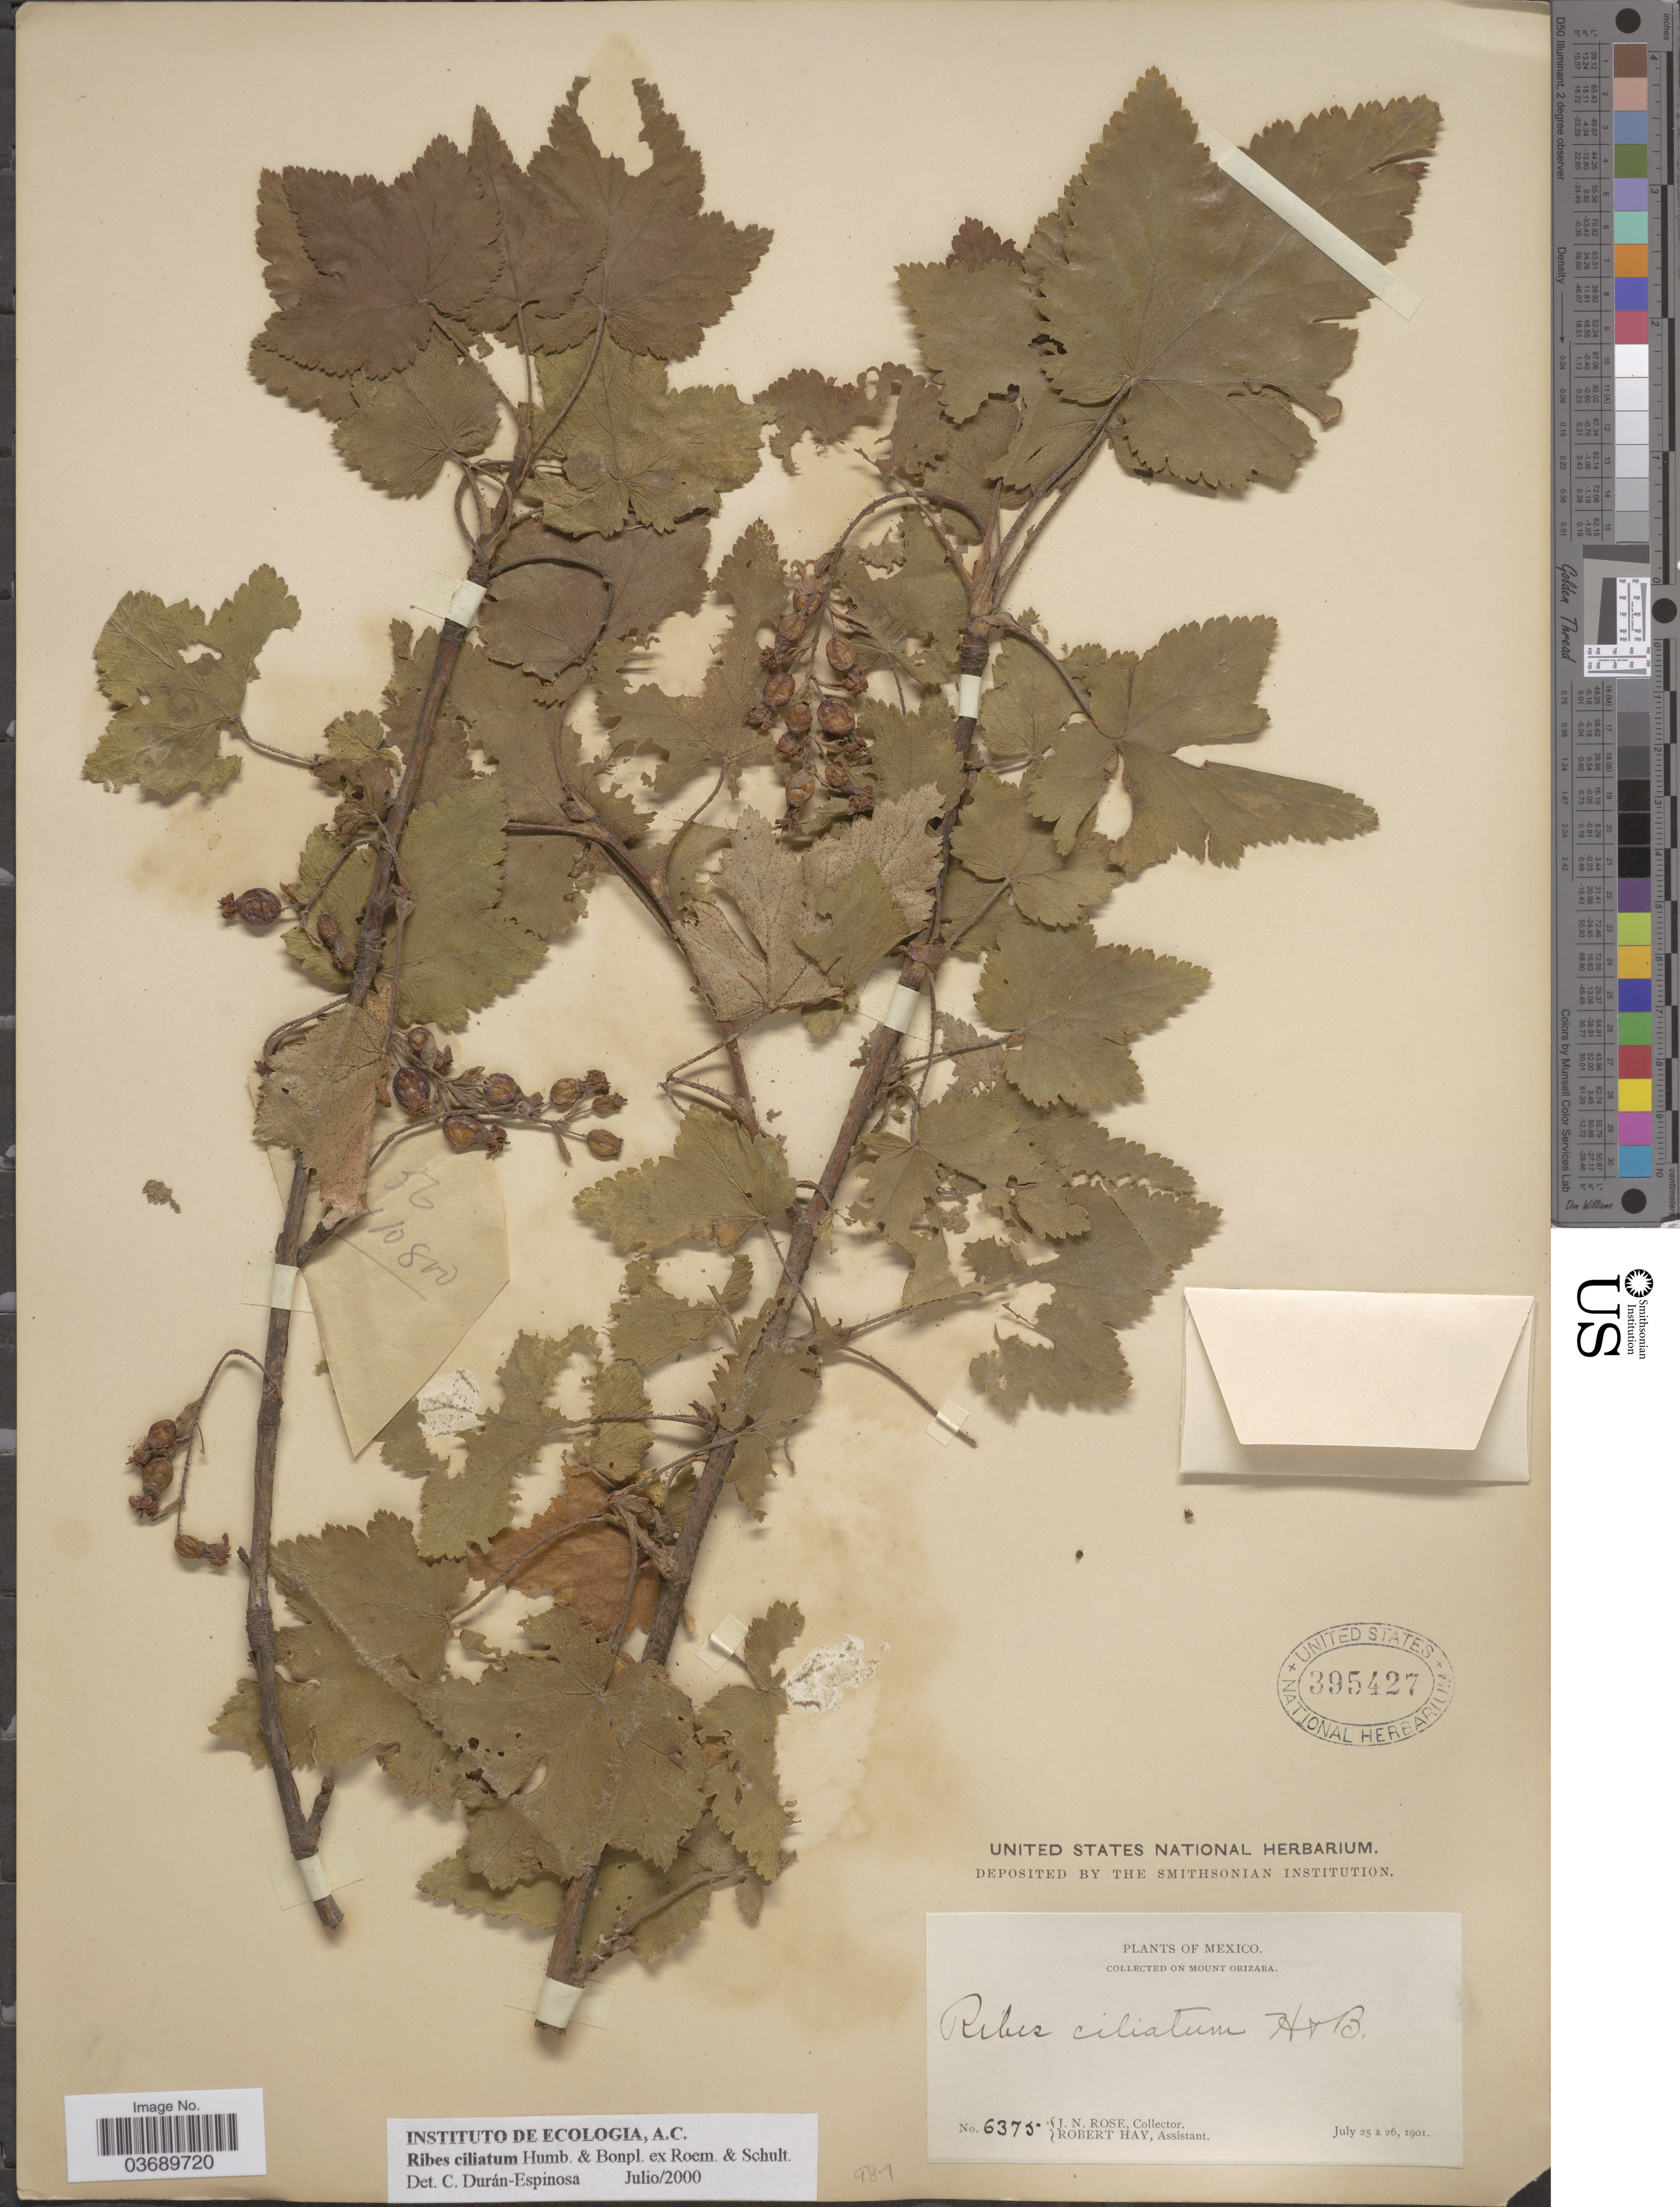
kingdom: Plantae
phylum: Tracheophyta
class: Magnoliopsida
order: Saxifragales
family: Grossulariaceae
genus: Ribes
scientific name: Ribes ciliatum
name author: Humb. & Bonpl. ex Roem. & Schult.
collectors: J. N. Rose & R. Hay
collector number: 6375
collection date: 1901-07-25/1901-07-26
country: Mexico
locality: Mount Orizaba.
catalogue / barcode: US 395427